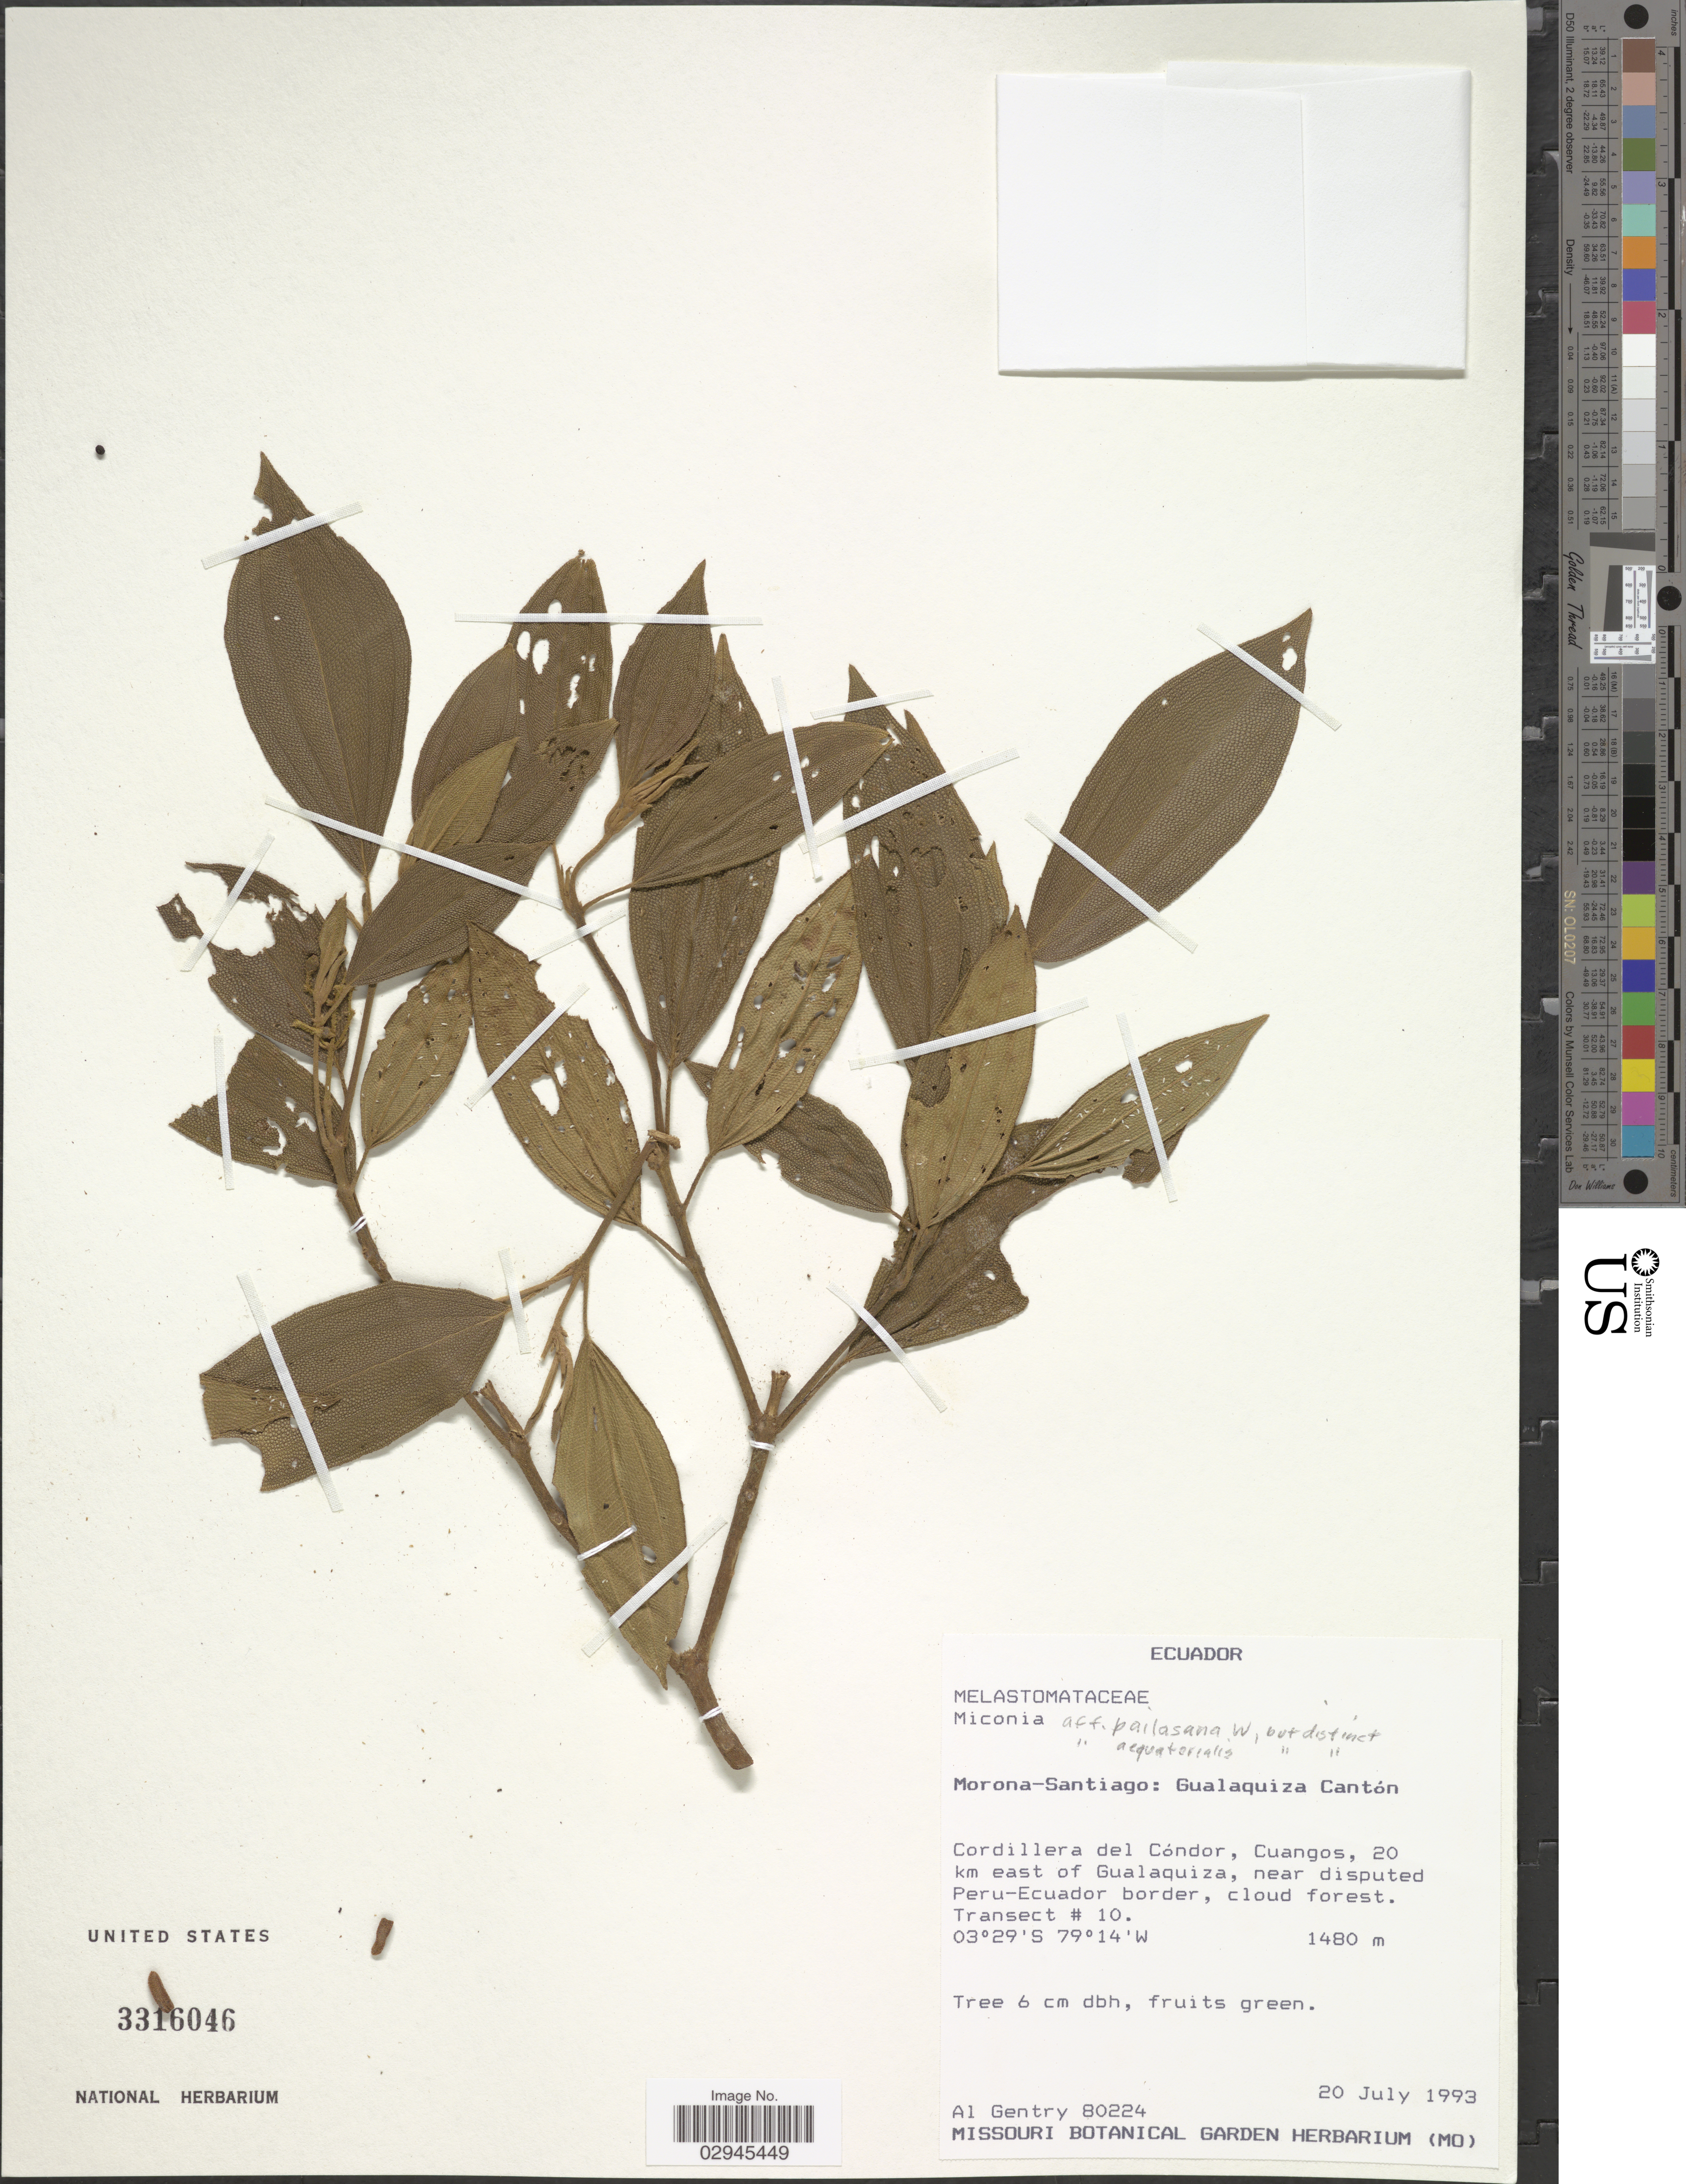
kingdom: Plantae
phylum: Tracheophyta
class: Magnoliopsida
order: Myrtales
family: Melastomataceae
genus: Miconia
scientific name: Miconia sp.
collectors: A. H. Gentry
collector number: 80224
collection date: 1993-07-20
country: Ecuador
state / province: Morona-Santiago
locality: Gualaquiza Cantón. Cordillera del Cóndor, Cuangos, 20 km east of Gualaquiza, near disputed Peru-Ecuador border, cloud forest.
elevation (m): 1480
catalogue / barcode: US 3316046